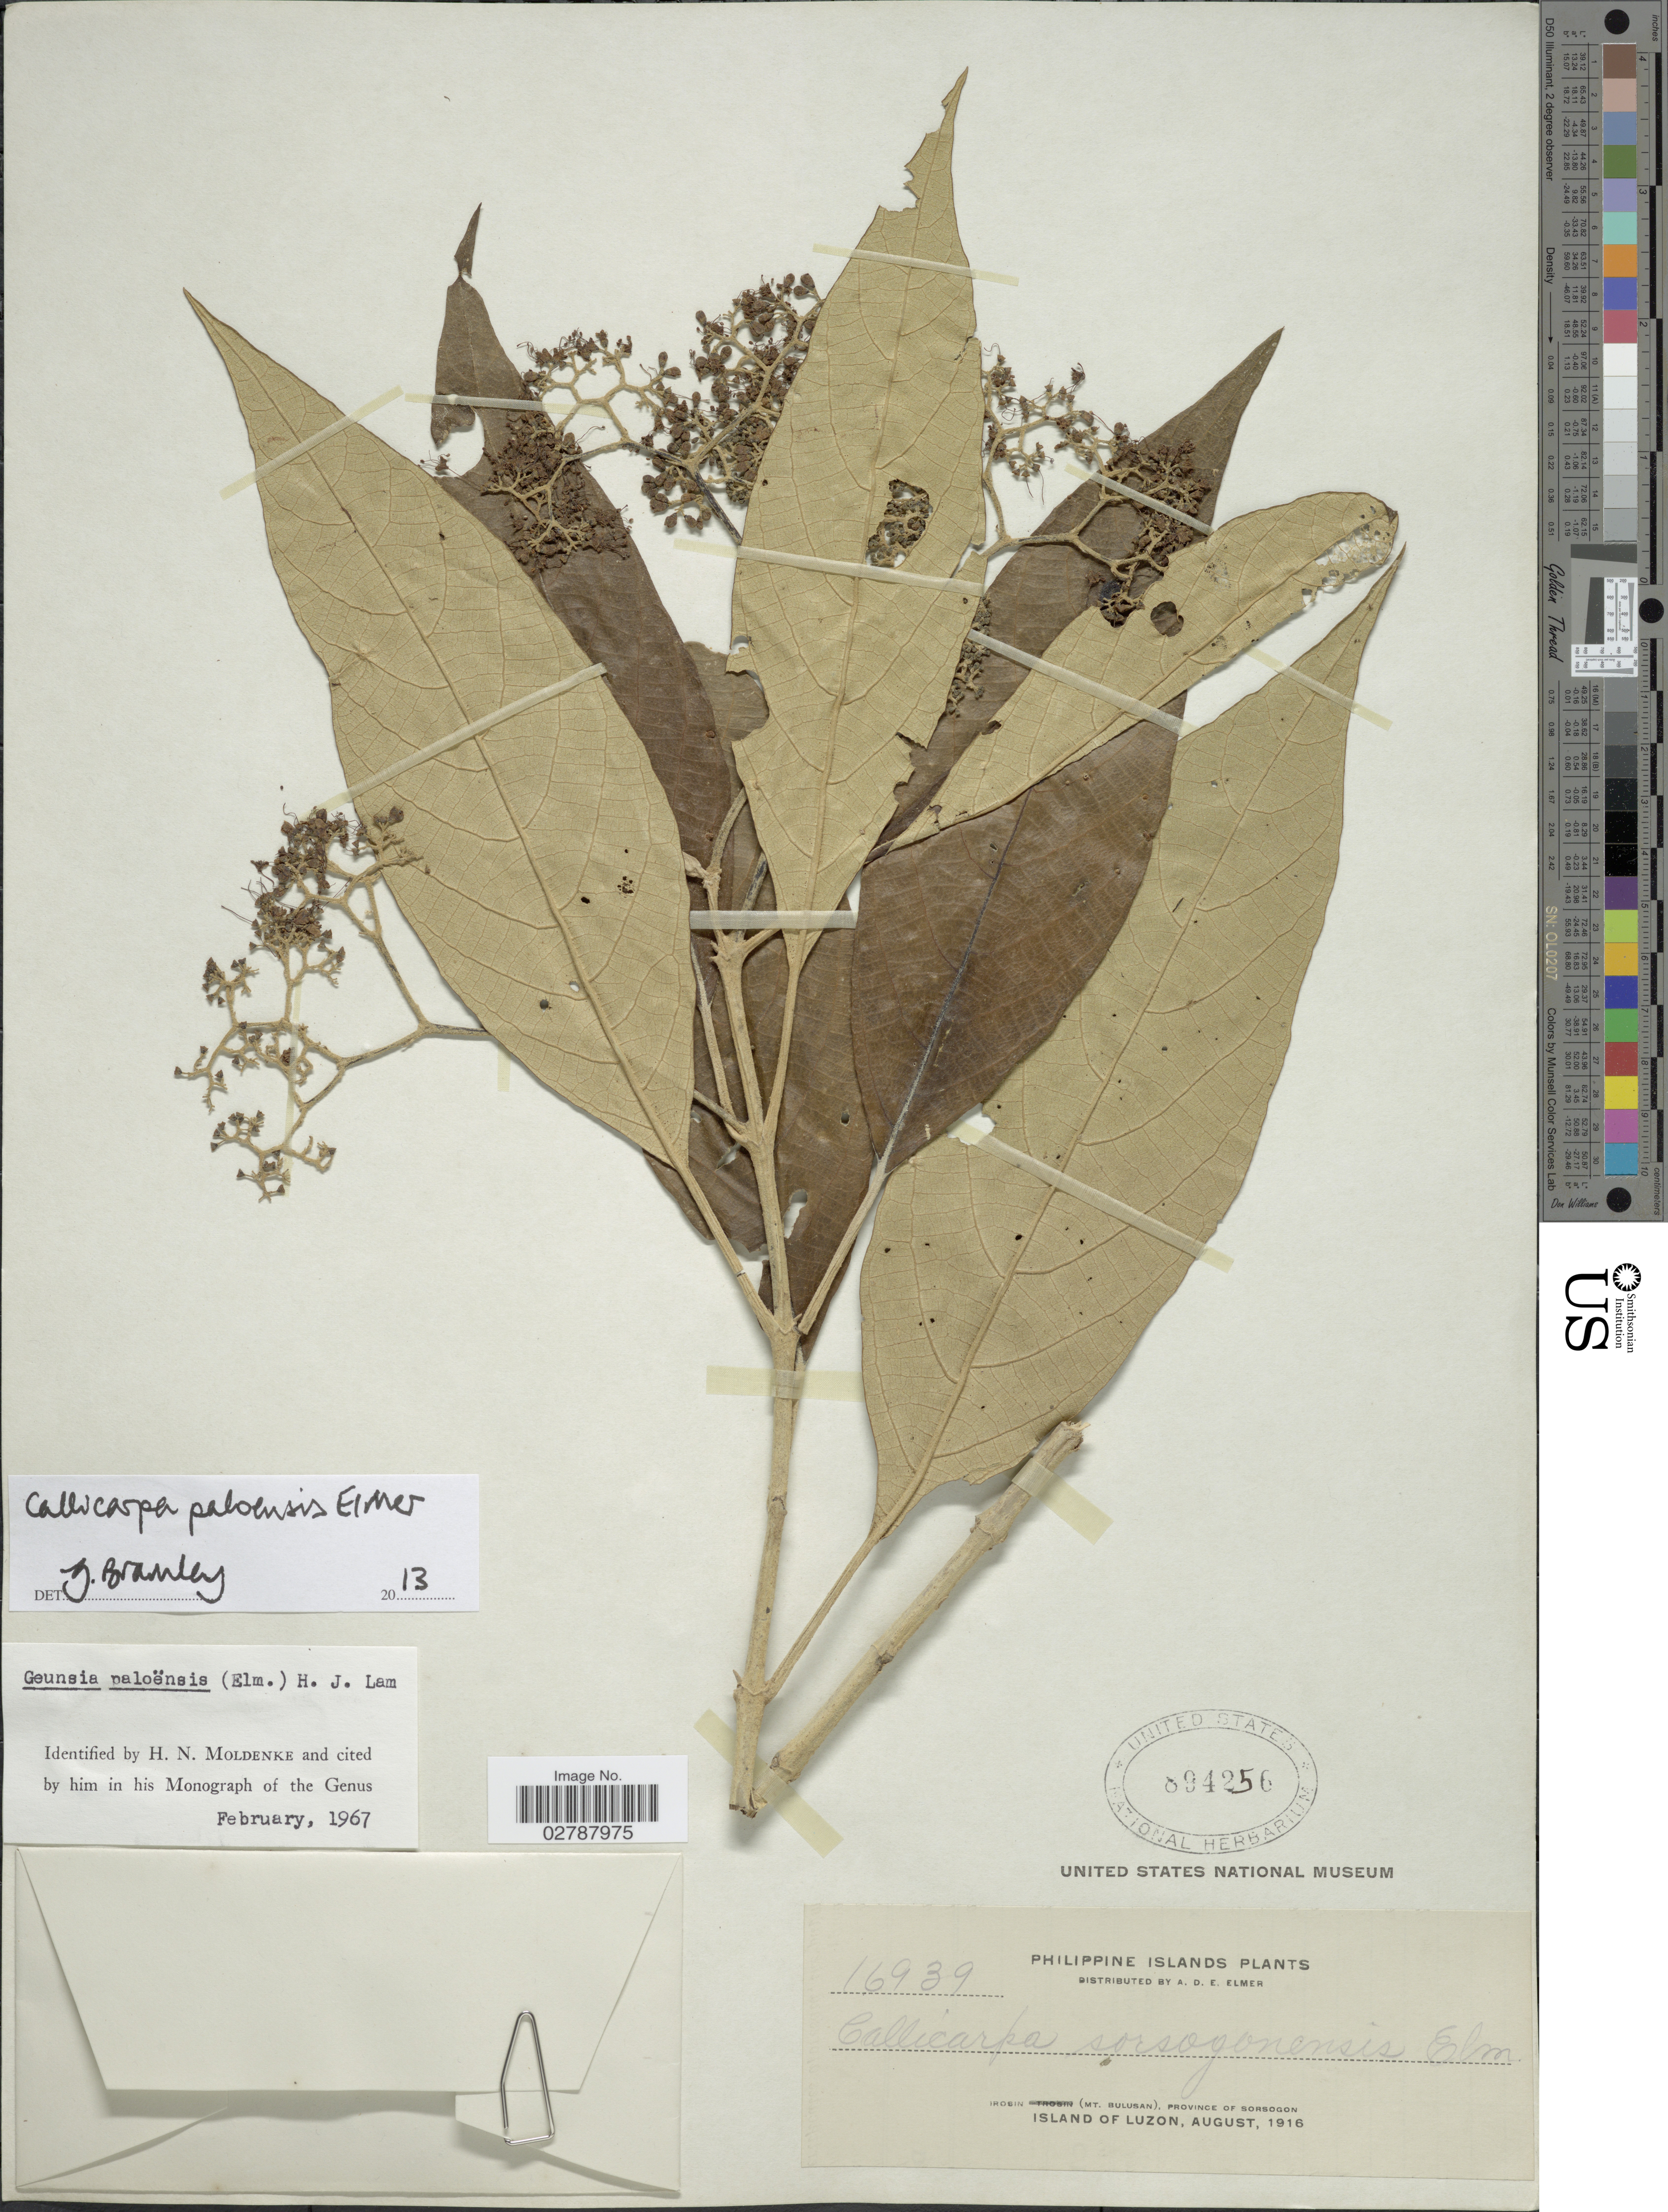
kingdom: Plantae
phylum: Tracheophyta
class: Magnoliopsida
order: Lamiales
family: Lamiaceae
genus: Callicarpa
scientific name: Callicarpa paloensis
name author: Elmer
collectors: A. D. E. Elmer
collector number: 16939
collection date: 1916-08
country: Philippines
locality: Philippine Islands. Irosin (Mt. Bulusan), Province of Sorsogon. Island of Luzon.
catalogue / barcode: US 894256